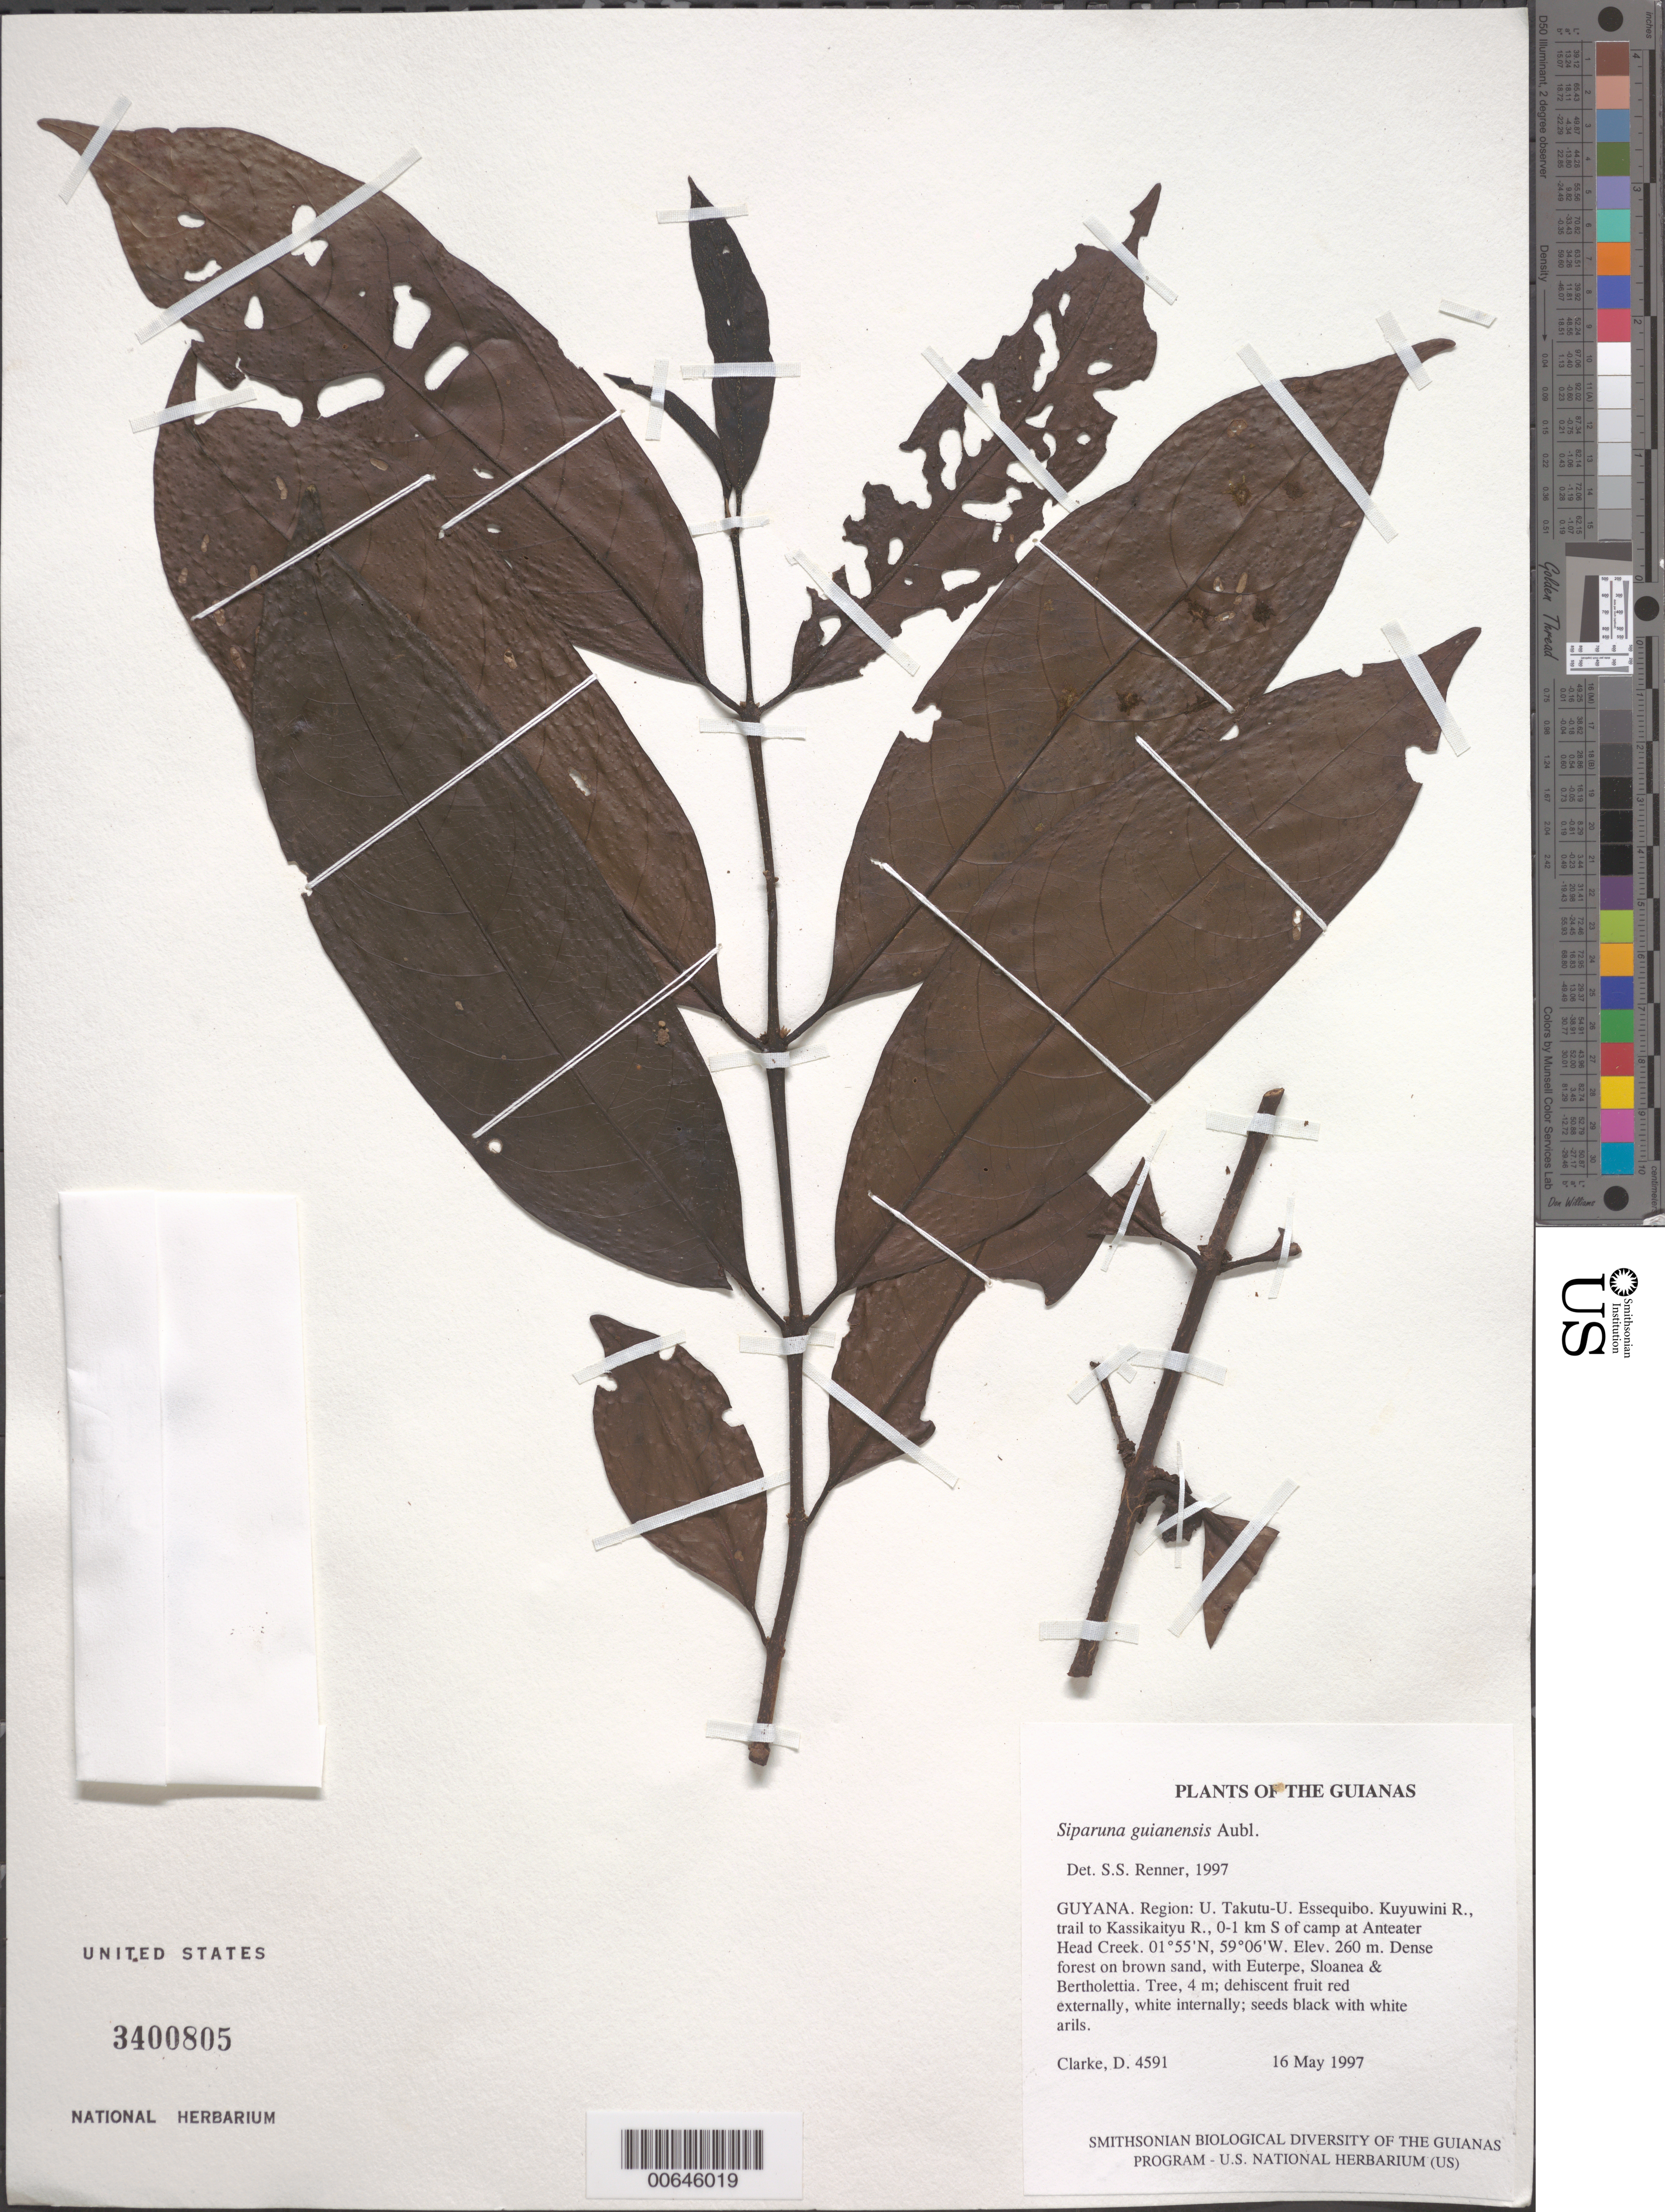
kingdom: Plantae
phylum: Tracheophyta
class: Magnoliopsida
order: Laurales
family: Siparunaceae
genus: Siparuna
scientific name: Siparuna guianensis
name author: Aubl.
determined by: Renner, S. S.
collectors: H. D. Clarke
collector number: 4591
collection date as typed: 16 May 1997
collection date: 1997-05-16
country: Guyana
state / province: U. Takutu-U. Essequibo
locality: Kuyuwini R., trail to Kassikaityu R., 0-1 km S of camp at Anteater Head Creek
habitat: Dense forest on brown sand, with Euterpe, Sloanea & Bertholettia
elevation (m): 260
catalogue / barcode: US 3400805